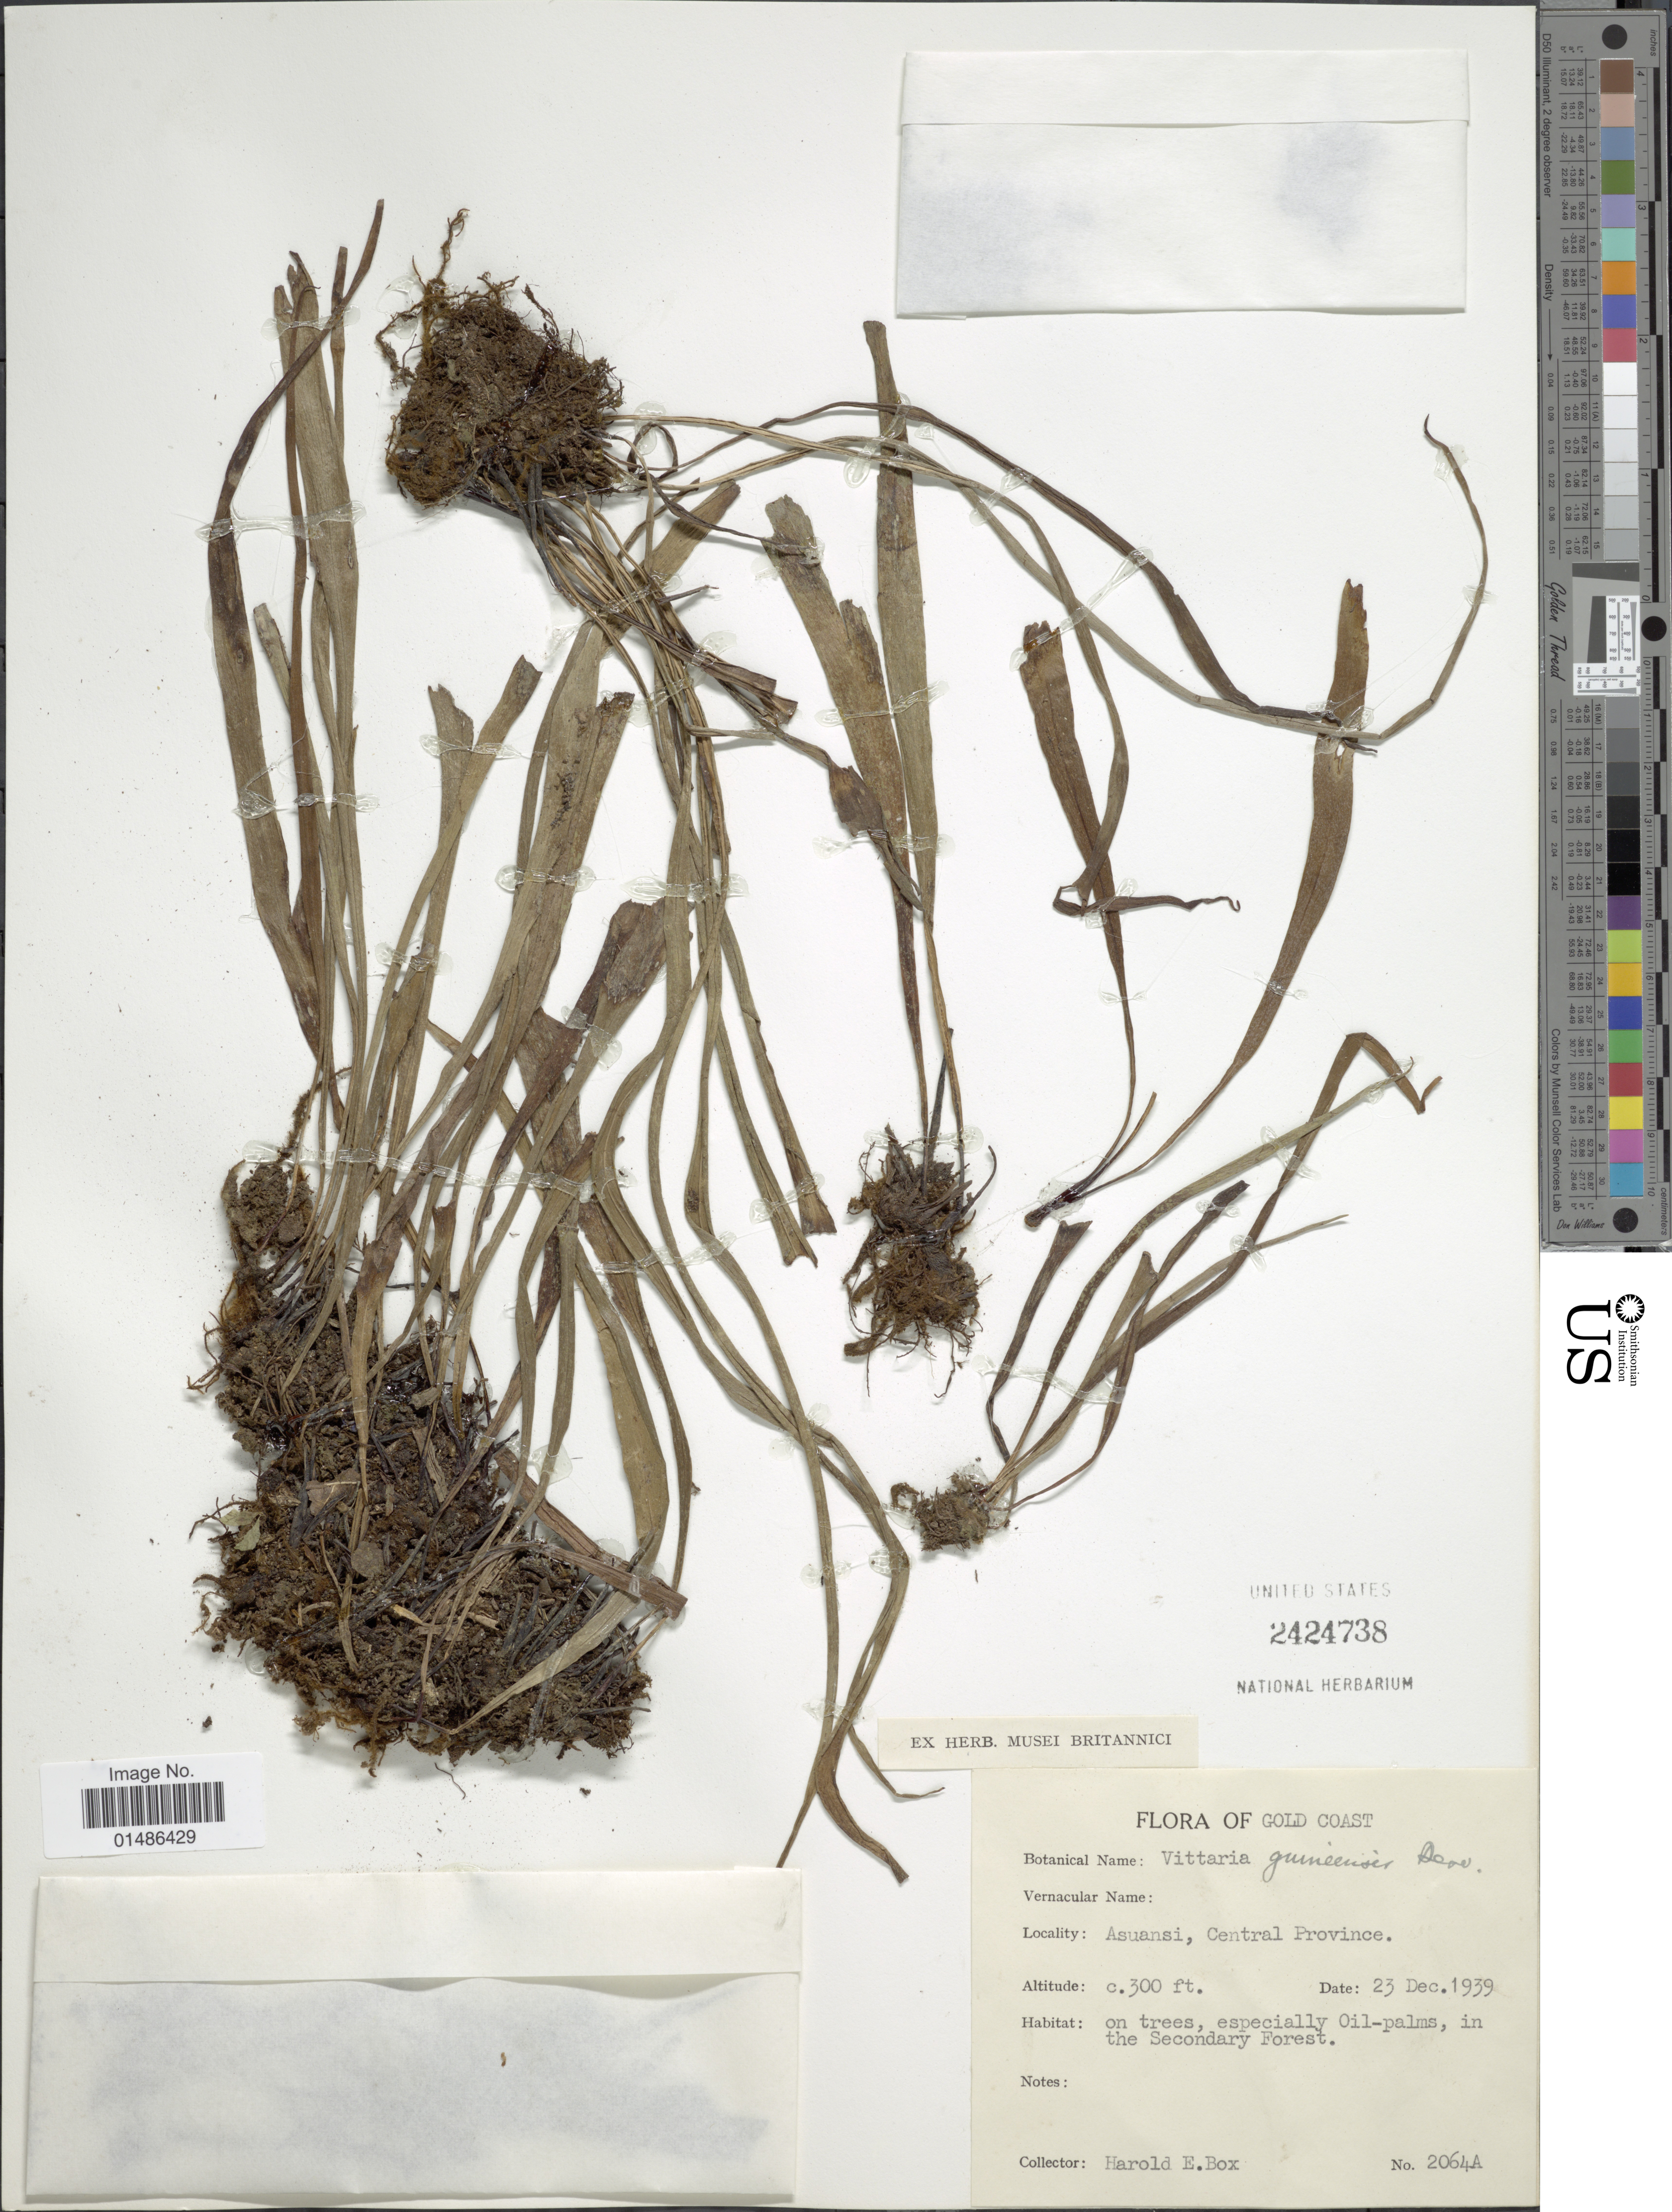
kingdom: Plantae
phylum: Tracheophyta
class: Polypodiopsida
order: Polypodiales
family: Pteridaceae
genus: Haplopteris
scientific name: Haplopteris guineensis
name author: (Desv.) E.H. Crane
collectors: H. E. Box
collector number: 2064A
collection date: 1939-12-23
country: Ghana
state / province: Central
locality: Gold Coast. Asuansi, Central Province.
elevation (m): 91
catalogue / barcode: US 2424738